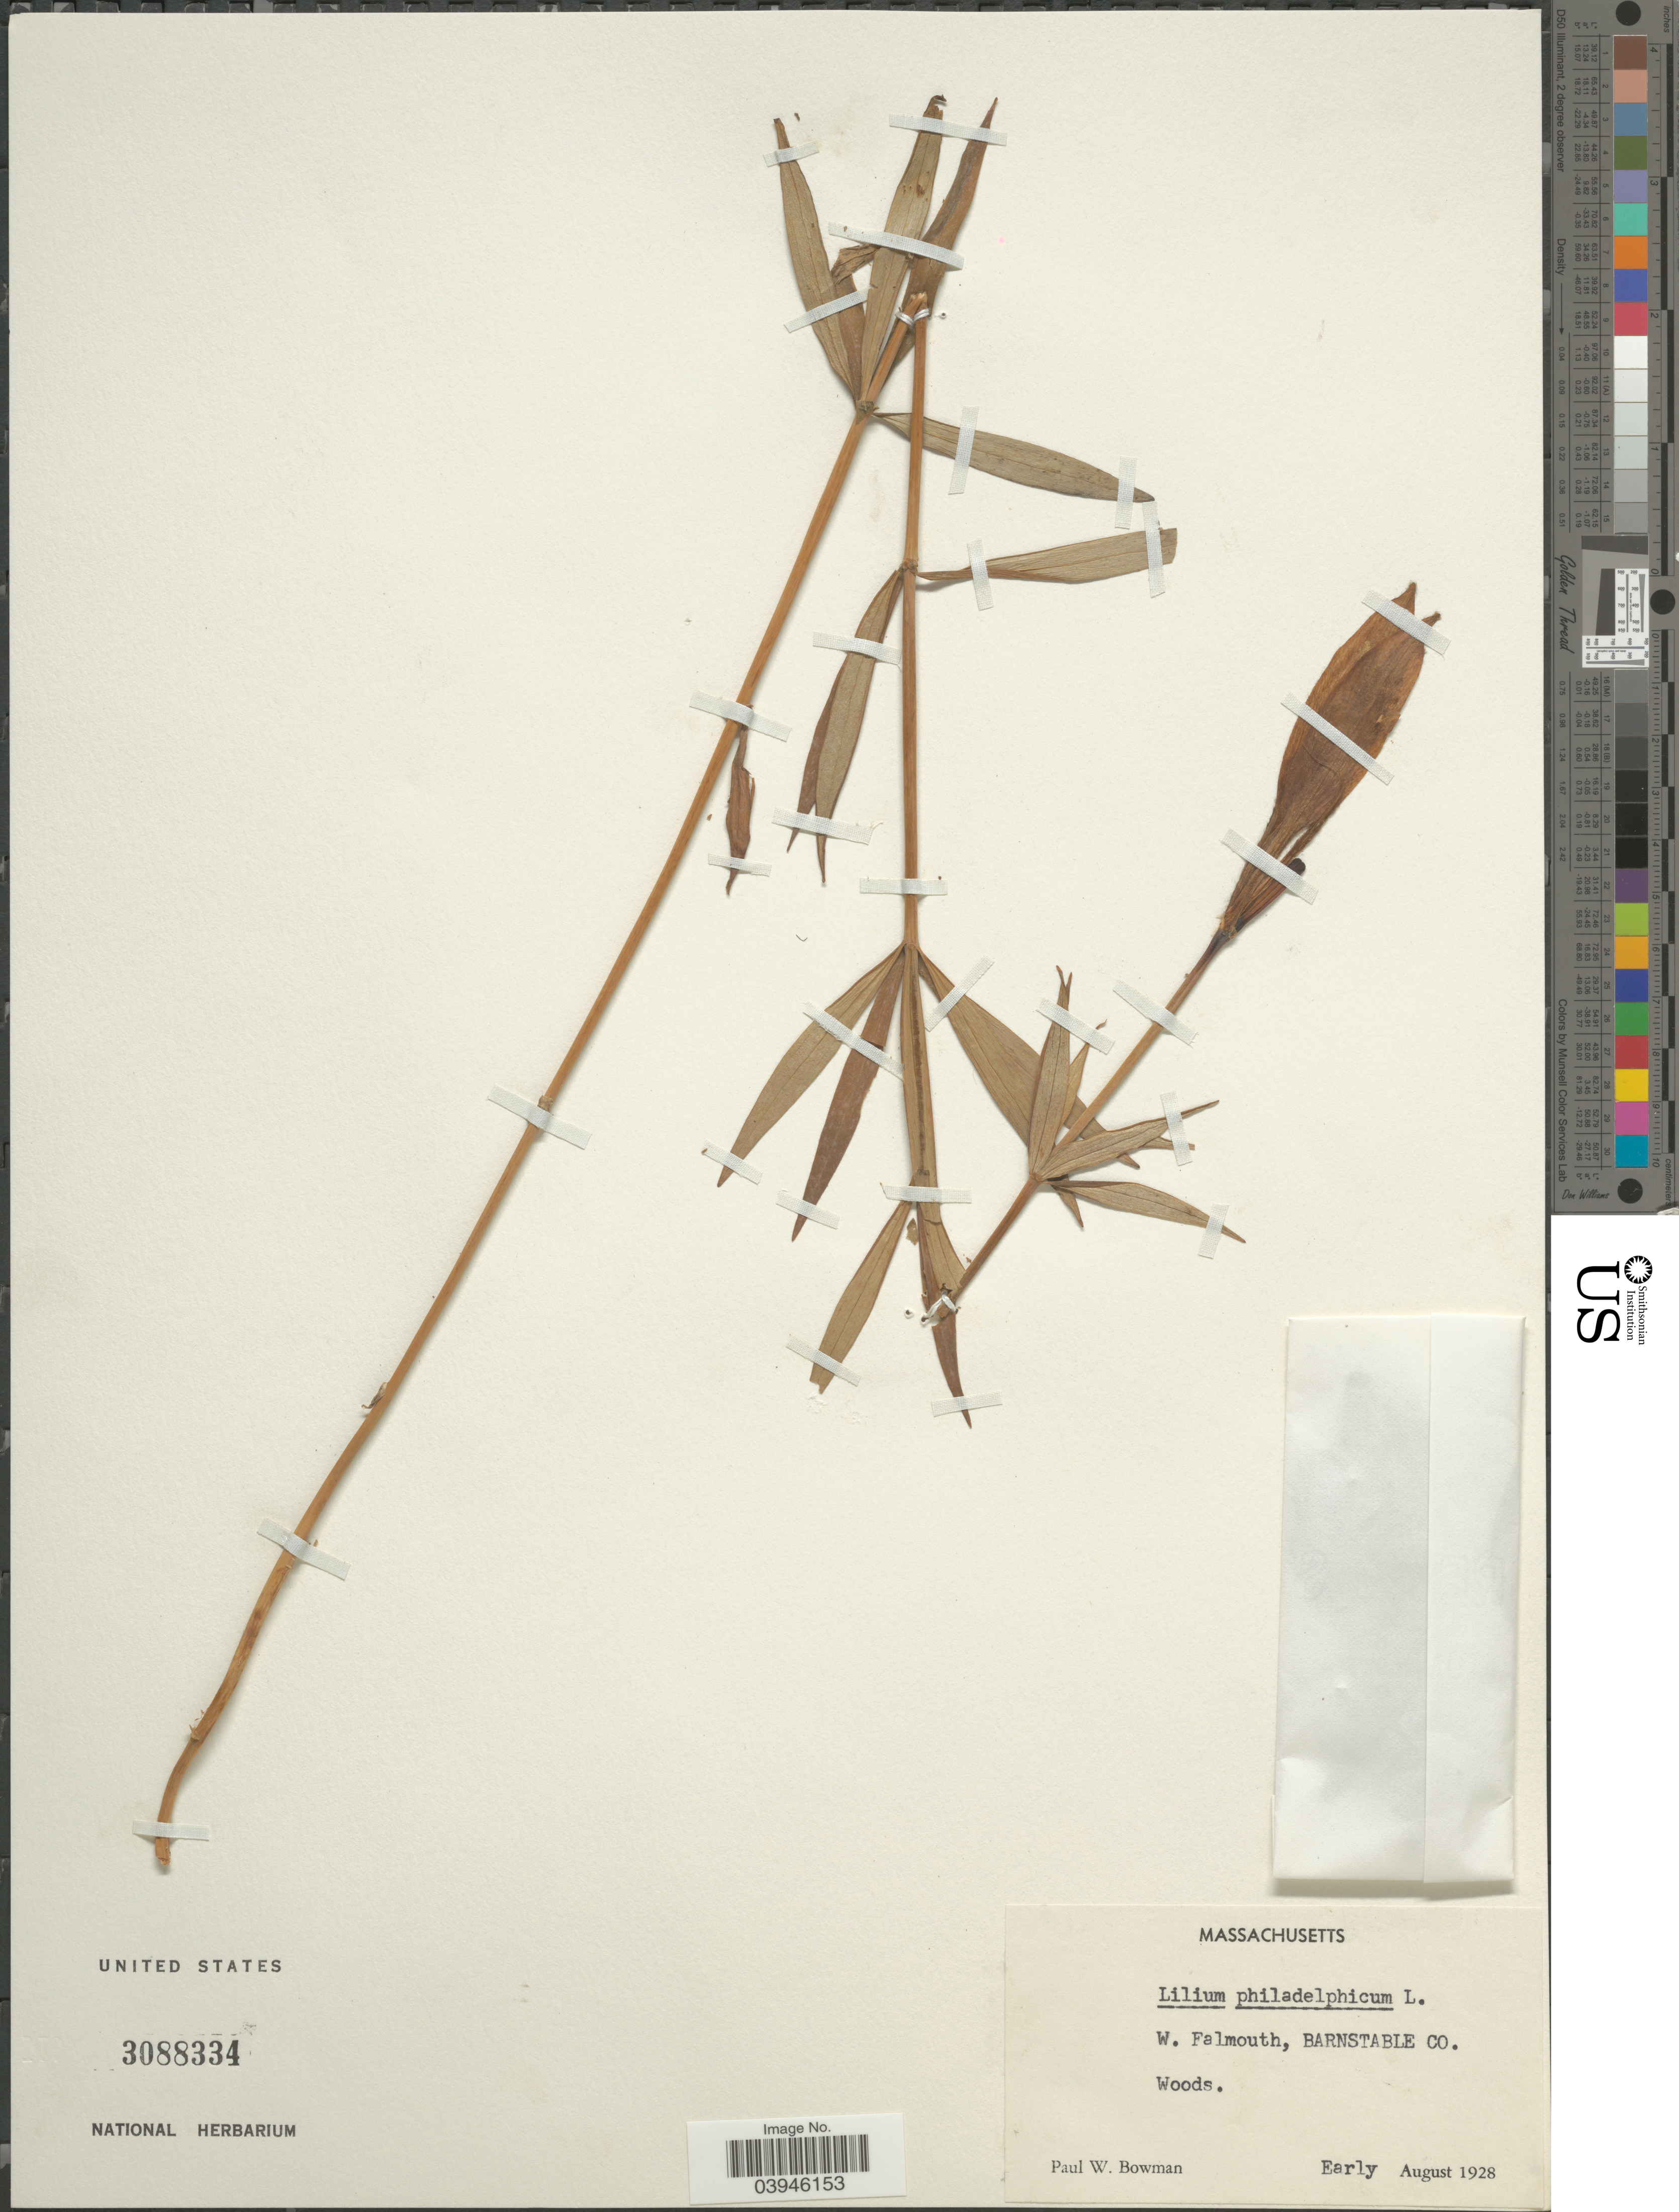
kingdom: Plantae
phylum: Tracheophyta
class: Liliopsida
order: Liliales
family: Liliaceae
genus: Lilium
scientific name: Lilium philadelphicum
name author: L.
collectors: P. Bowman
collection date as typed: Early August 1928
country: United States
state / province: Massachusetts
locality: W. Falmouth, Barnstable Co.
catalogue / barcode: US 3088334